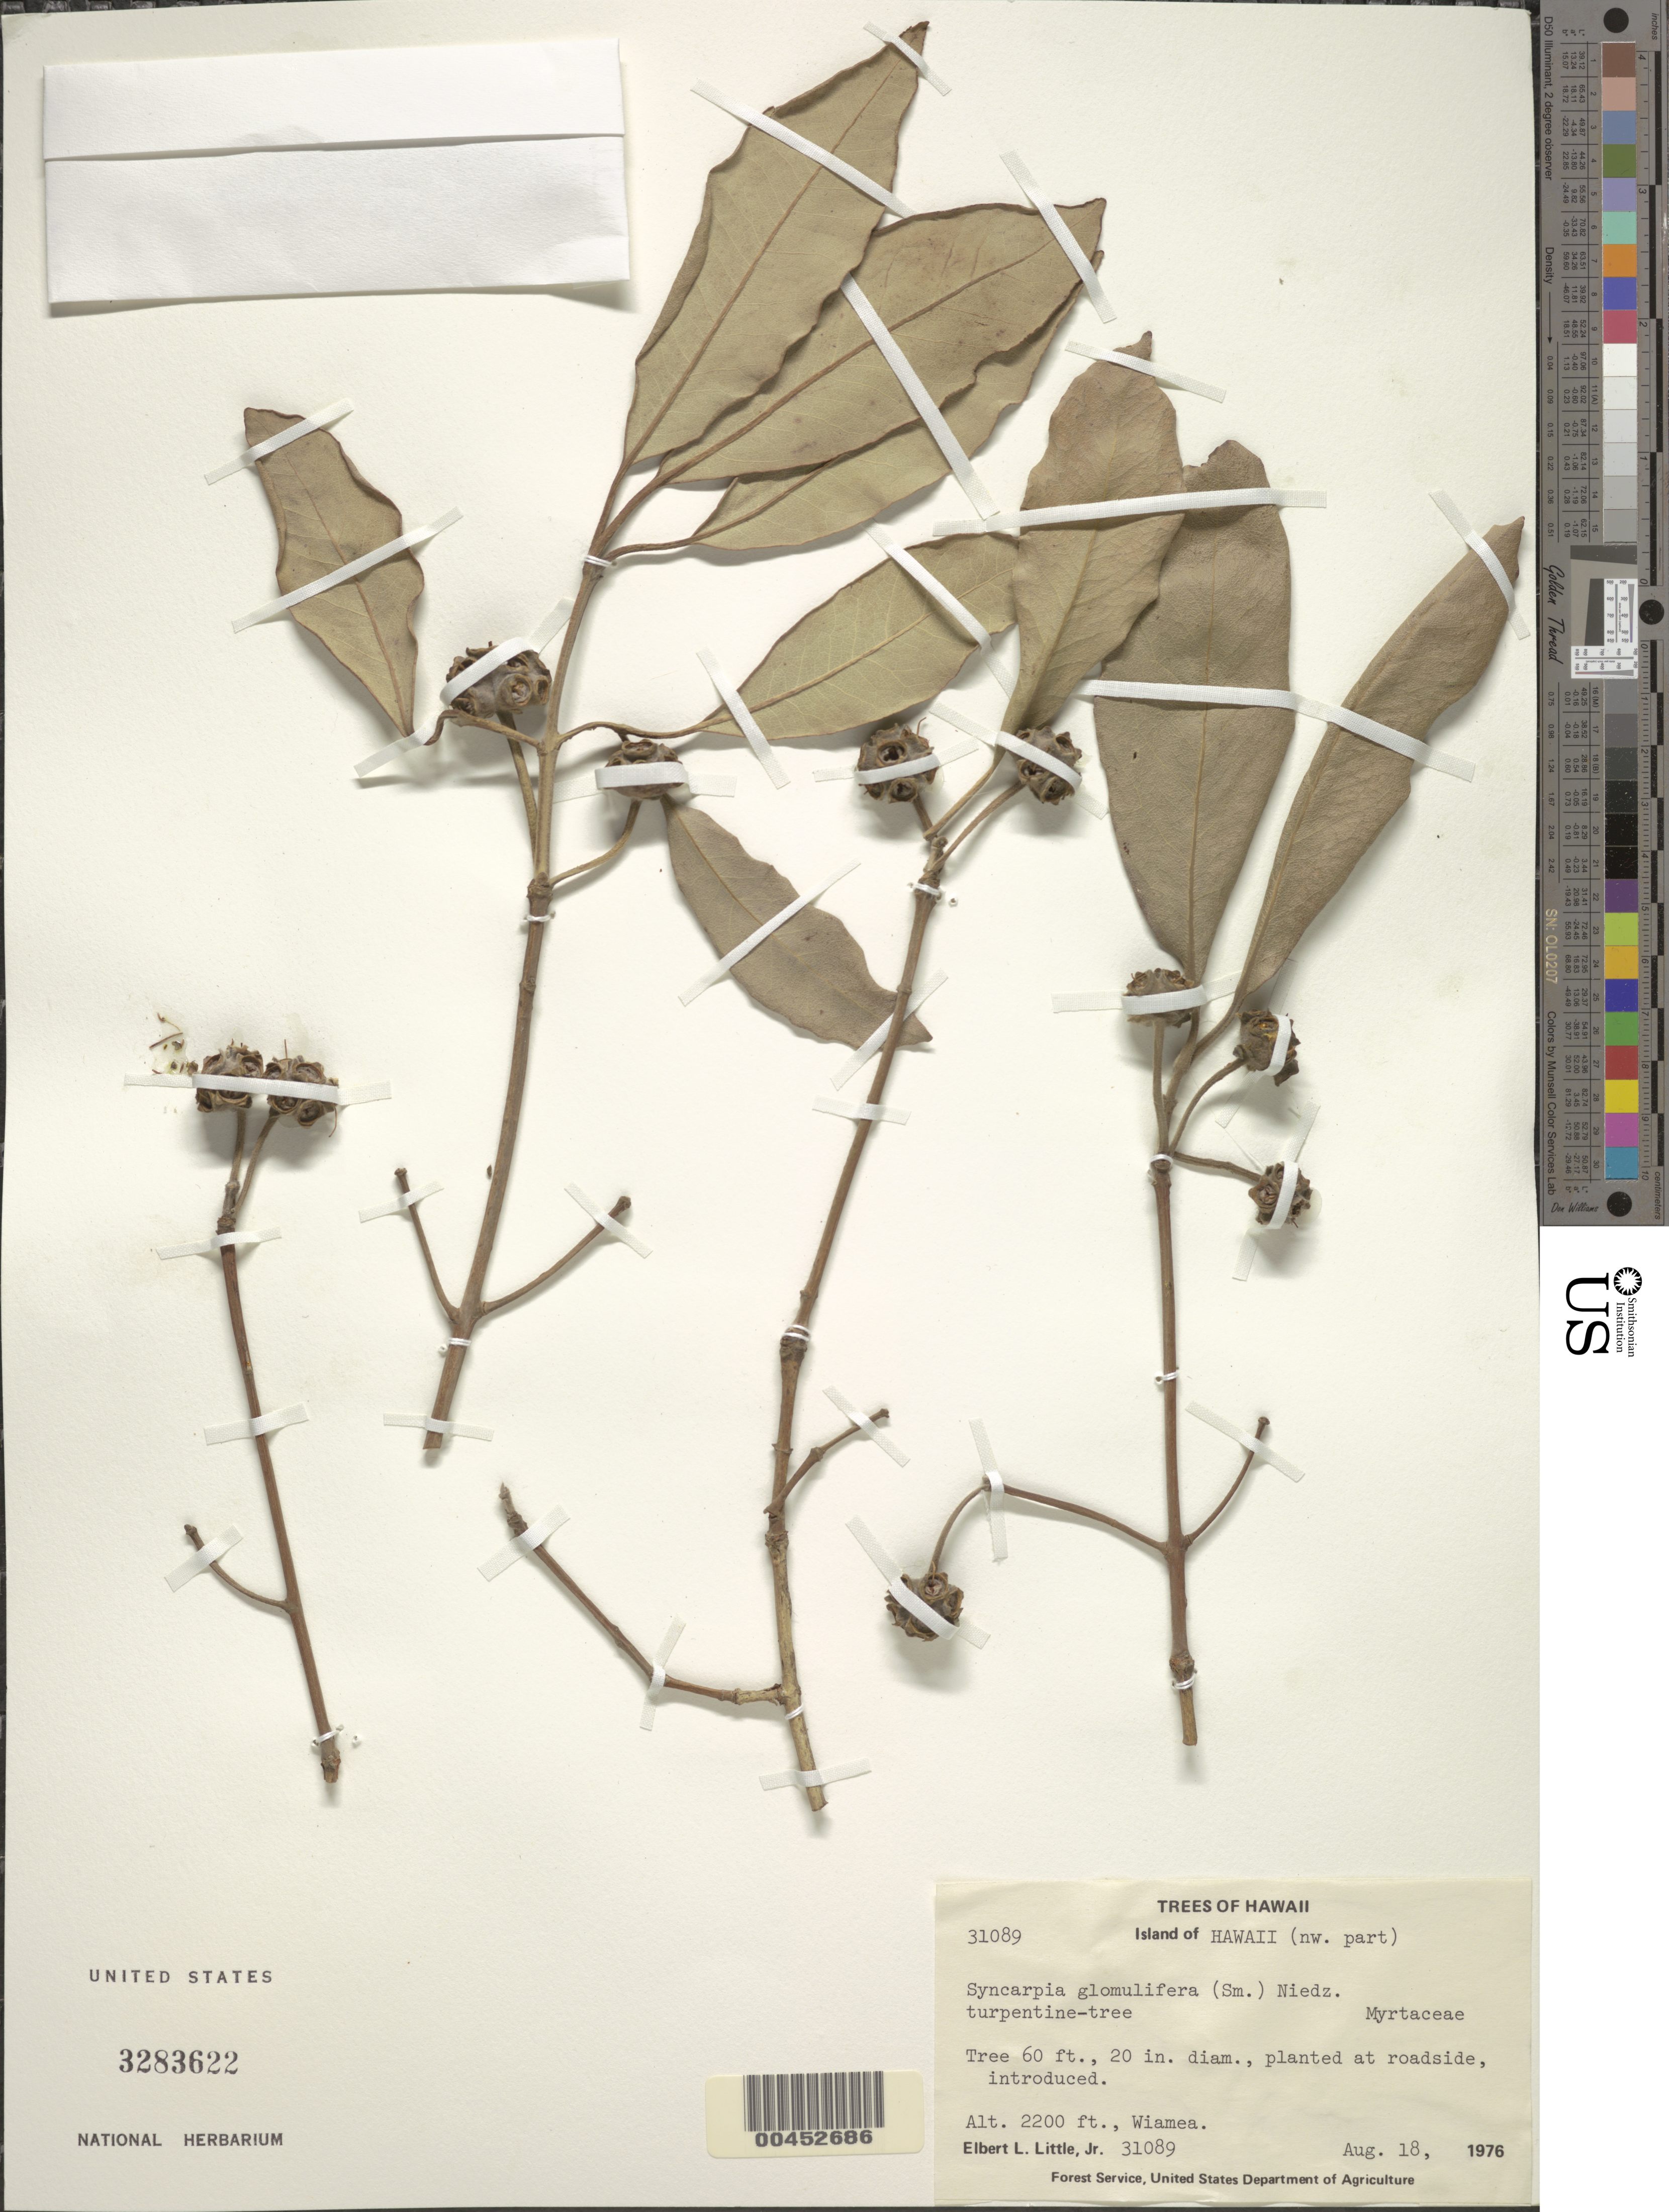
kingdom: Plantae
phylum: Tracheophyta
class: Magnoliopsida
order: Myrtales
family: Myrtaceae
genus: Syncarpia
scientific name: Syncarpia glomulifera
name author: (Sm.) Nied.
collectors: E. L. Little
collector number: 31089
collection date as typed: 18 Aug 1976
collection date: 1976-08-18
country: United States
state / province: Hawaii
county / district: Hawaii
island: Hawaii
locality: NW part of Hawaii, Wiamea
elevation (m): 671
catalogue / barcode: US 3283622